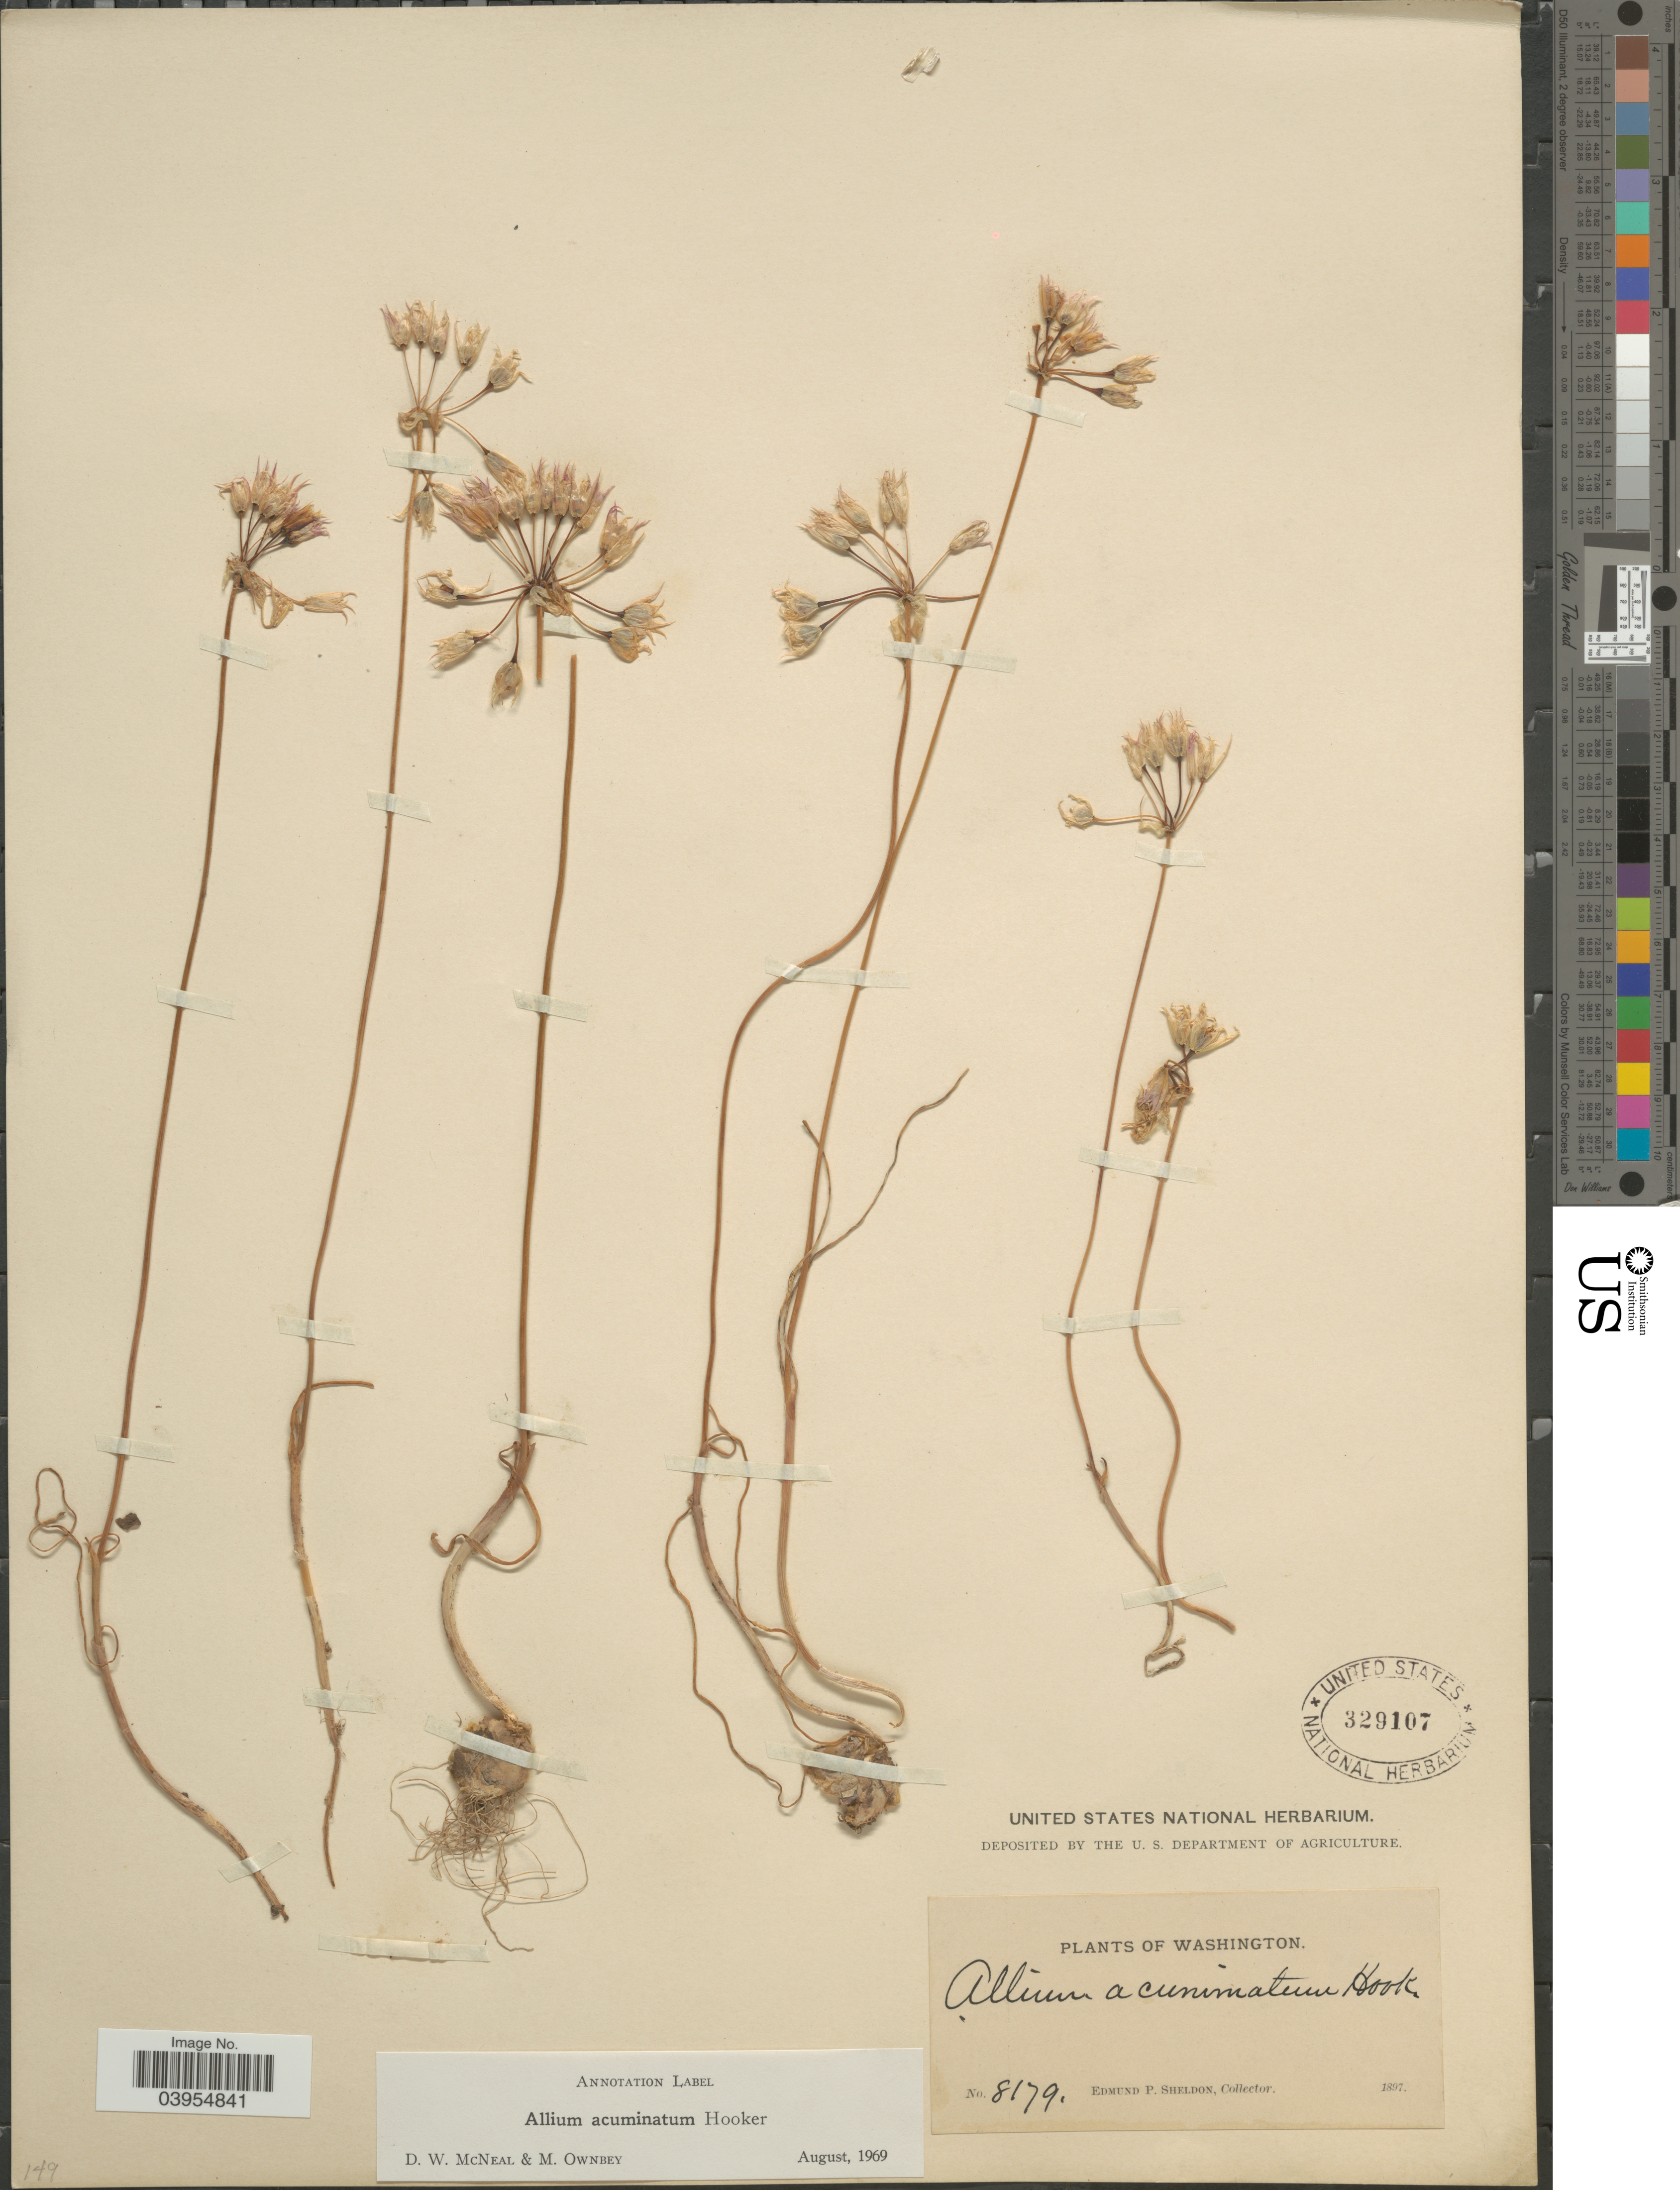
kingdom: Plantae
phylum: Tracheophyta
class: Liliopsida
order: Asparagales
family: Amaryllidaceae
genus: Allium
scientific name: Allium acuminatum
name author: Hook.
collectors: E. P. Sheldon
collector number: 8179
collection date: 1897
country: United States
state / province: Washington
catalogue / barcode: US 329107